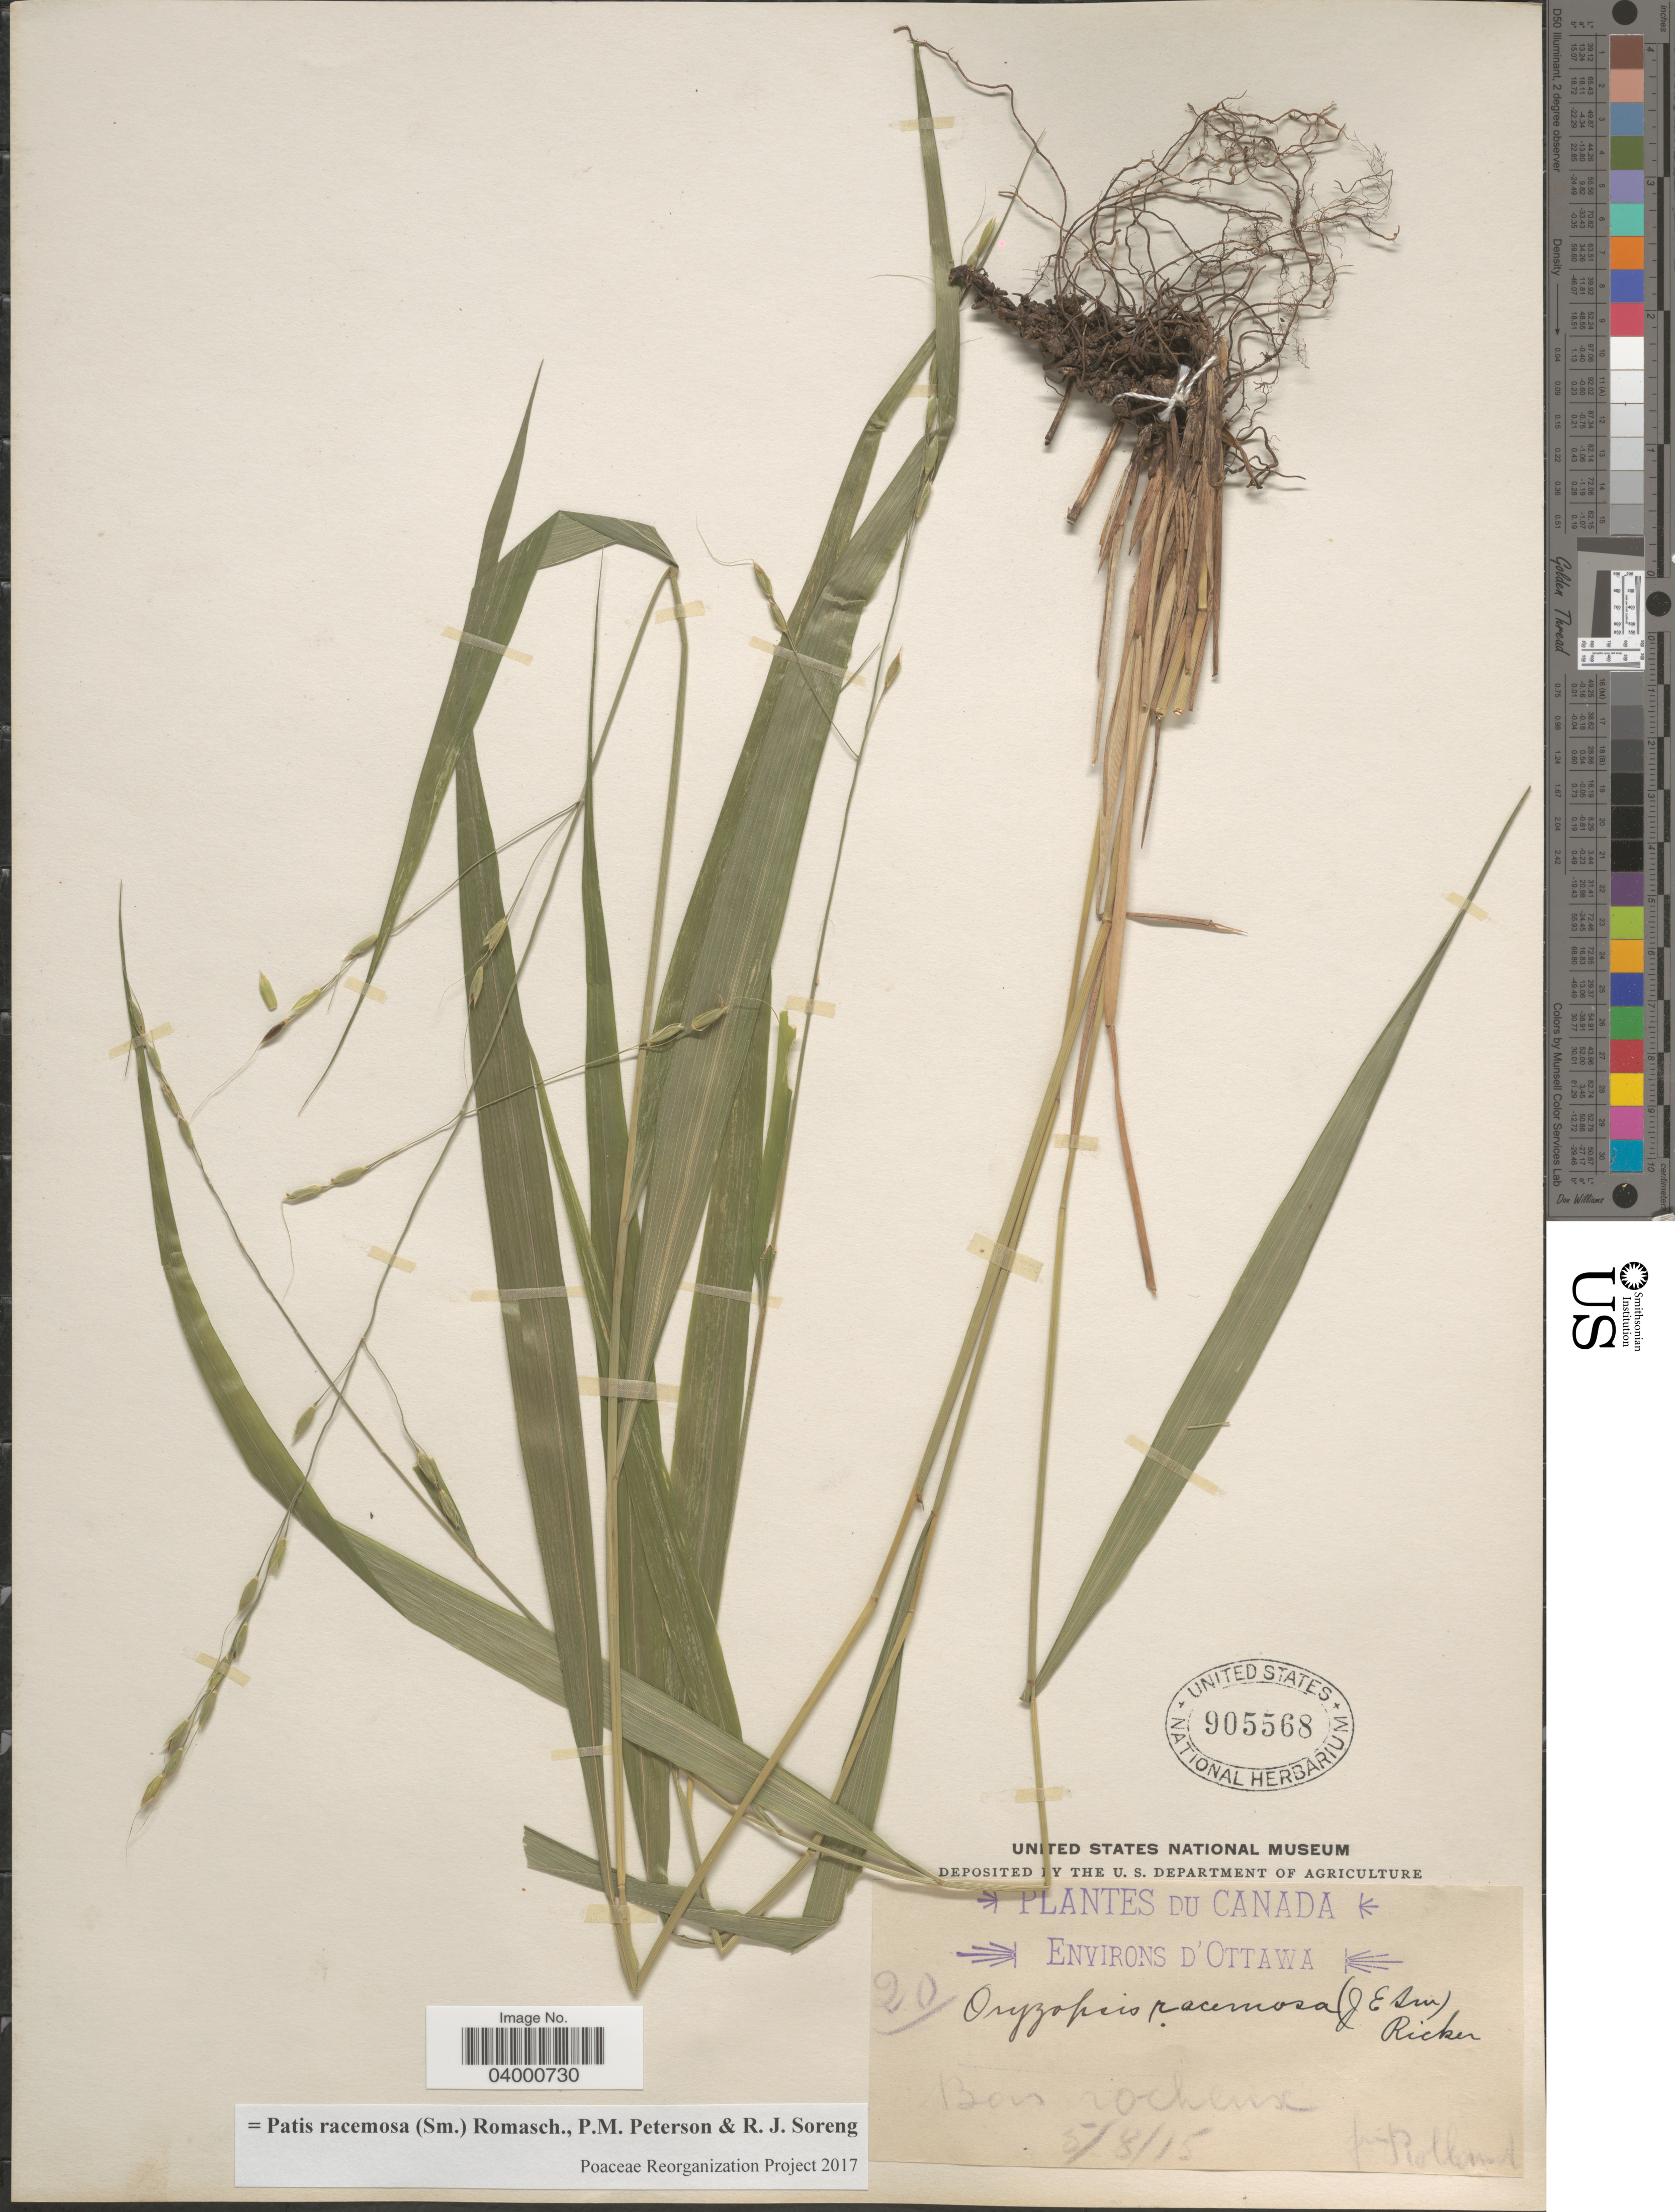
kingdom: Plantae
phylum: Tracheophyta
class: Liliopsida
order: Poales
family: Poaceae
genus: Patis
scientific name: Patis racemosa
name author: (Sm.) Romasch. et al.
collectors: B. Rolland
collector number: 20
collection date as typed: Transcribed d/m/y: 5/8/15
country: Canada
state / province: Ontario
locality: Environs d' Ottawa.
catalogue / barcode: US 905568